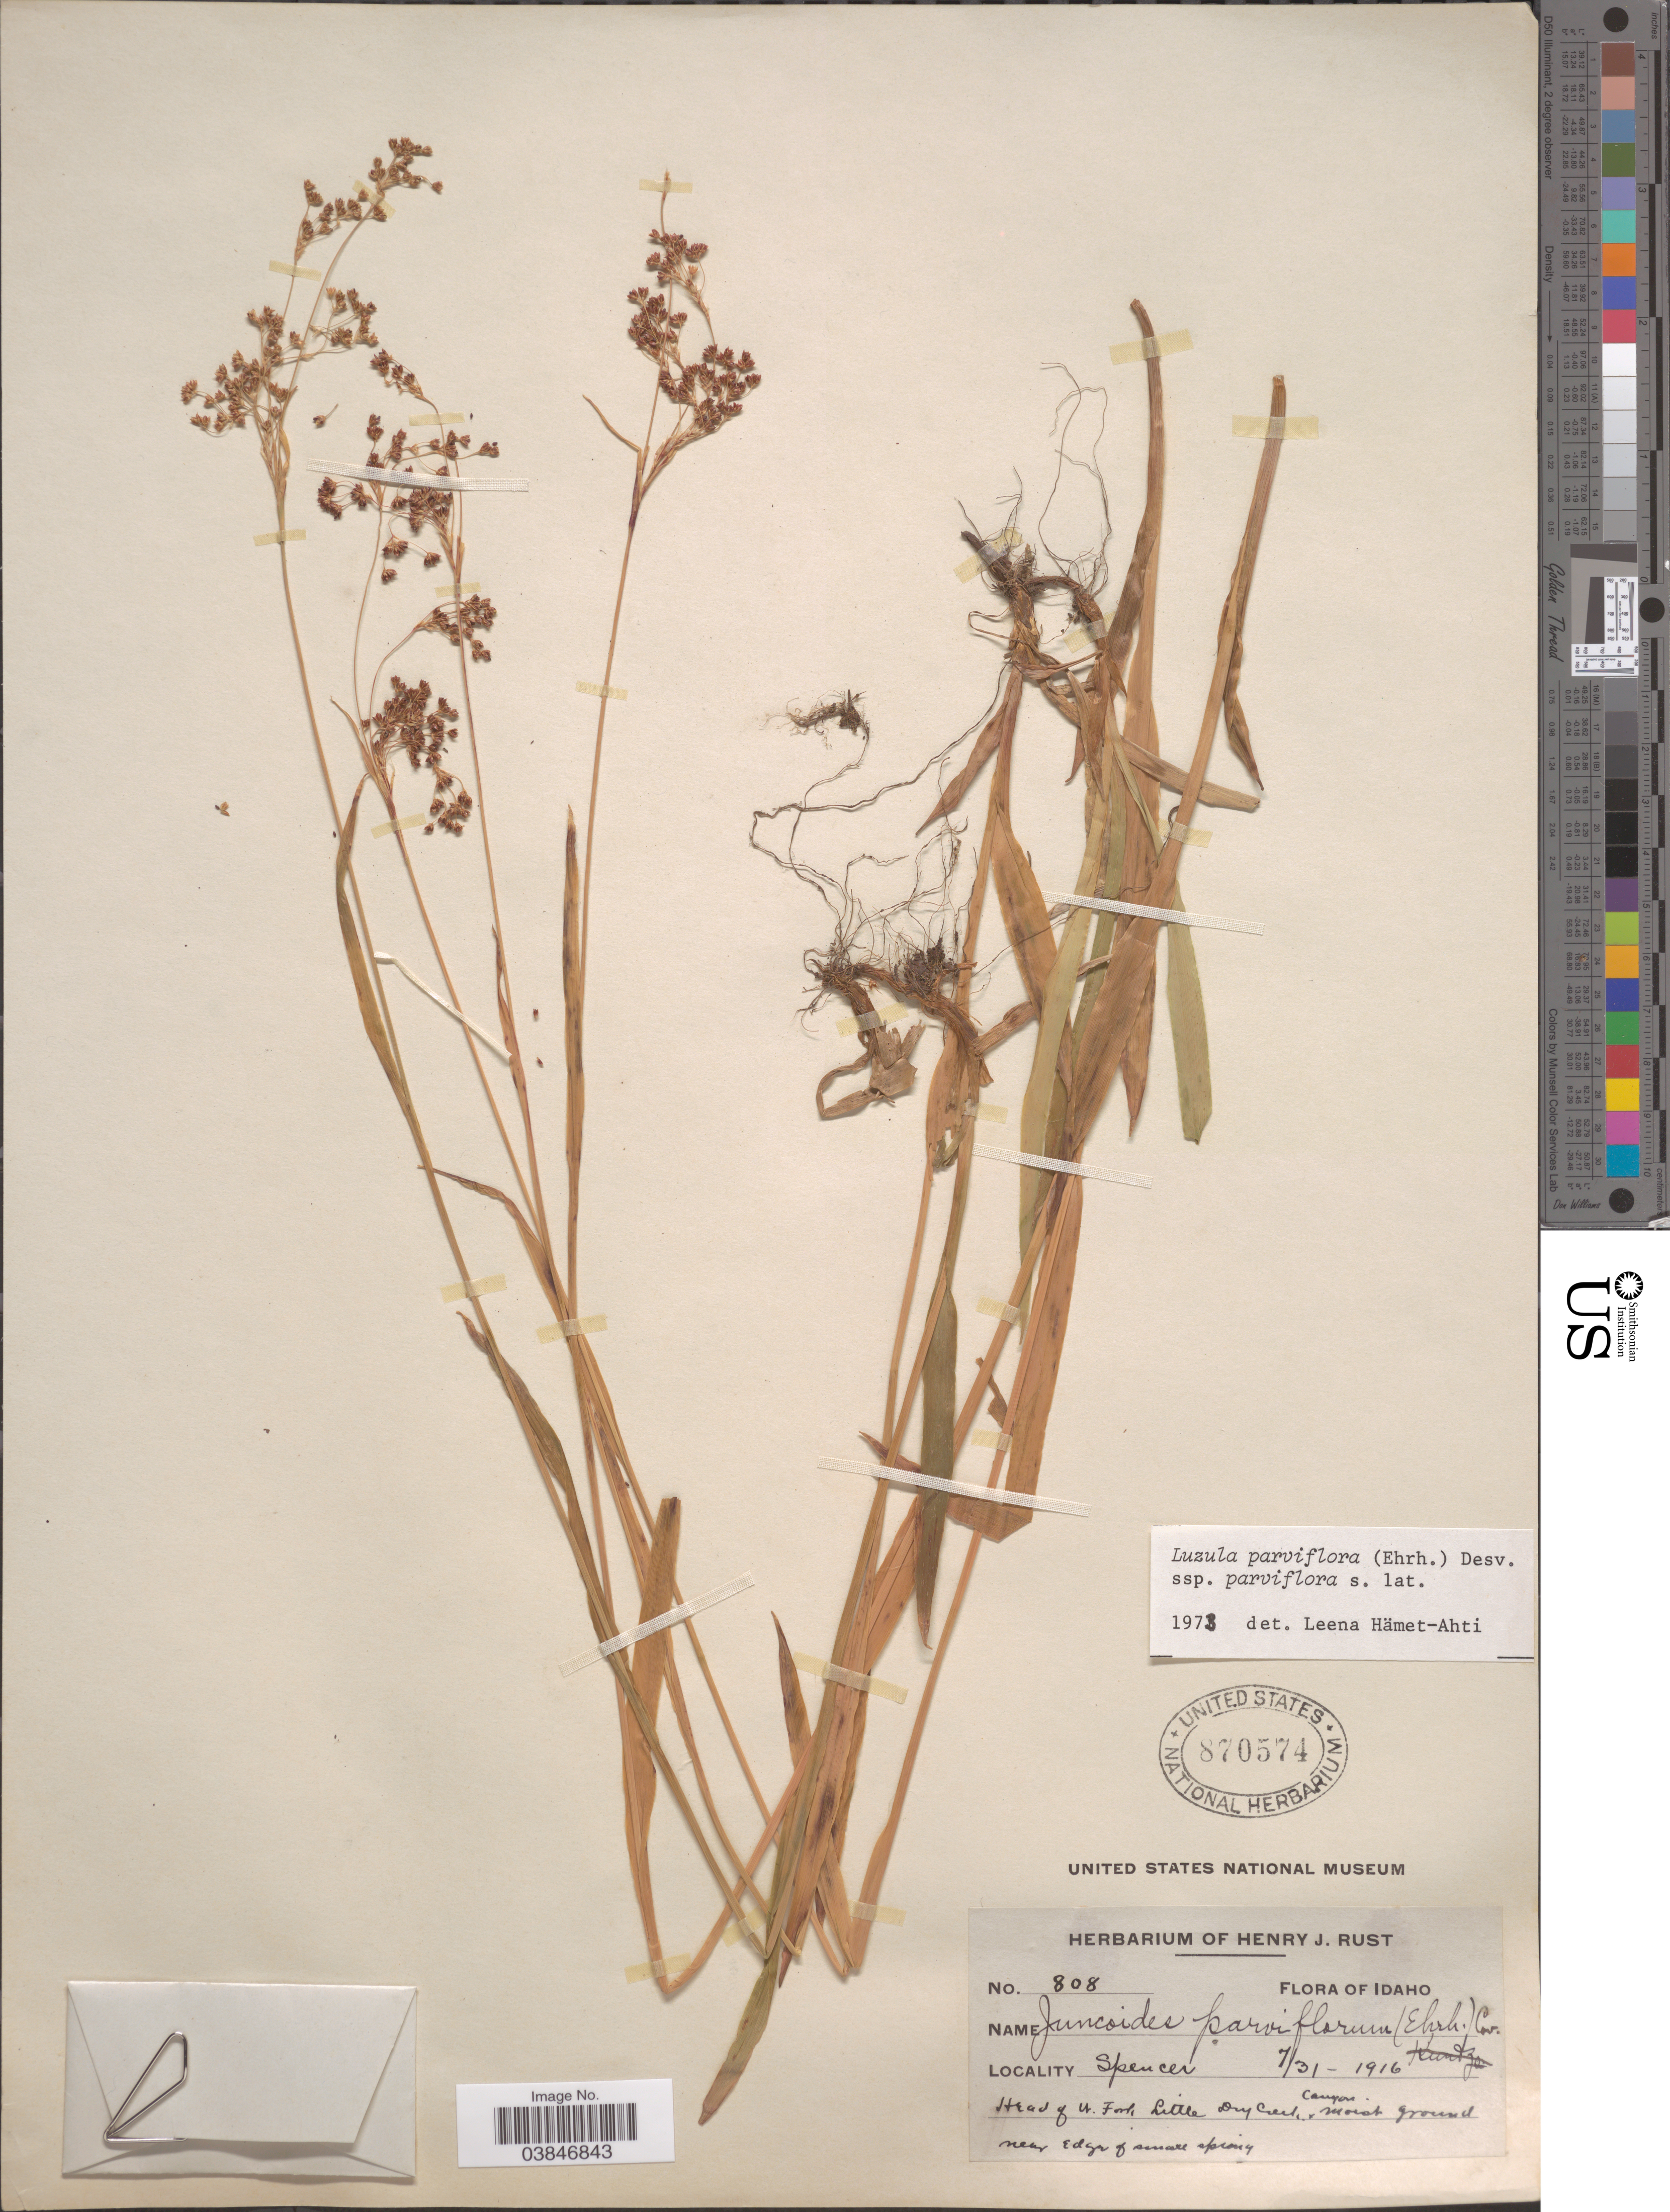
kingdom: Plantae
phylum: Tracheophyta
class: Liliopsida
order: Poales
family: Juncaceae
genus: Luzula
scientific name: Luzula parviflora subsp. parviflora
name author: (Ehrh.) Desv.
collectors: ex herb. Henry J. Rust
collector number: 808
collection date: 1916-07-31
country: United States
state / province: Idaho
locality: Spencer. Head of N. Fork Little dry Creek Canyon.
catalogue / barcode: US 870574